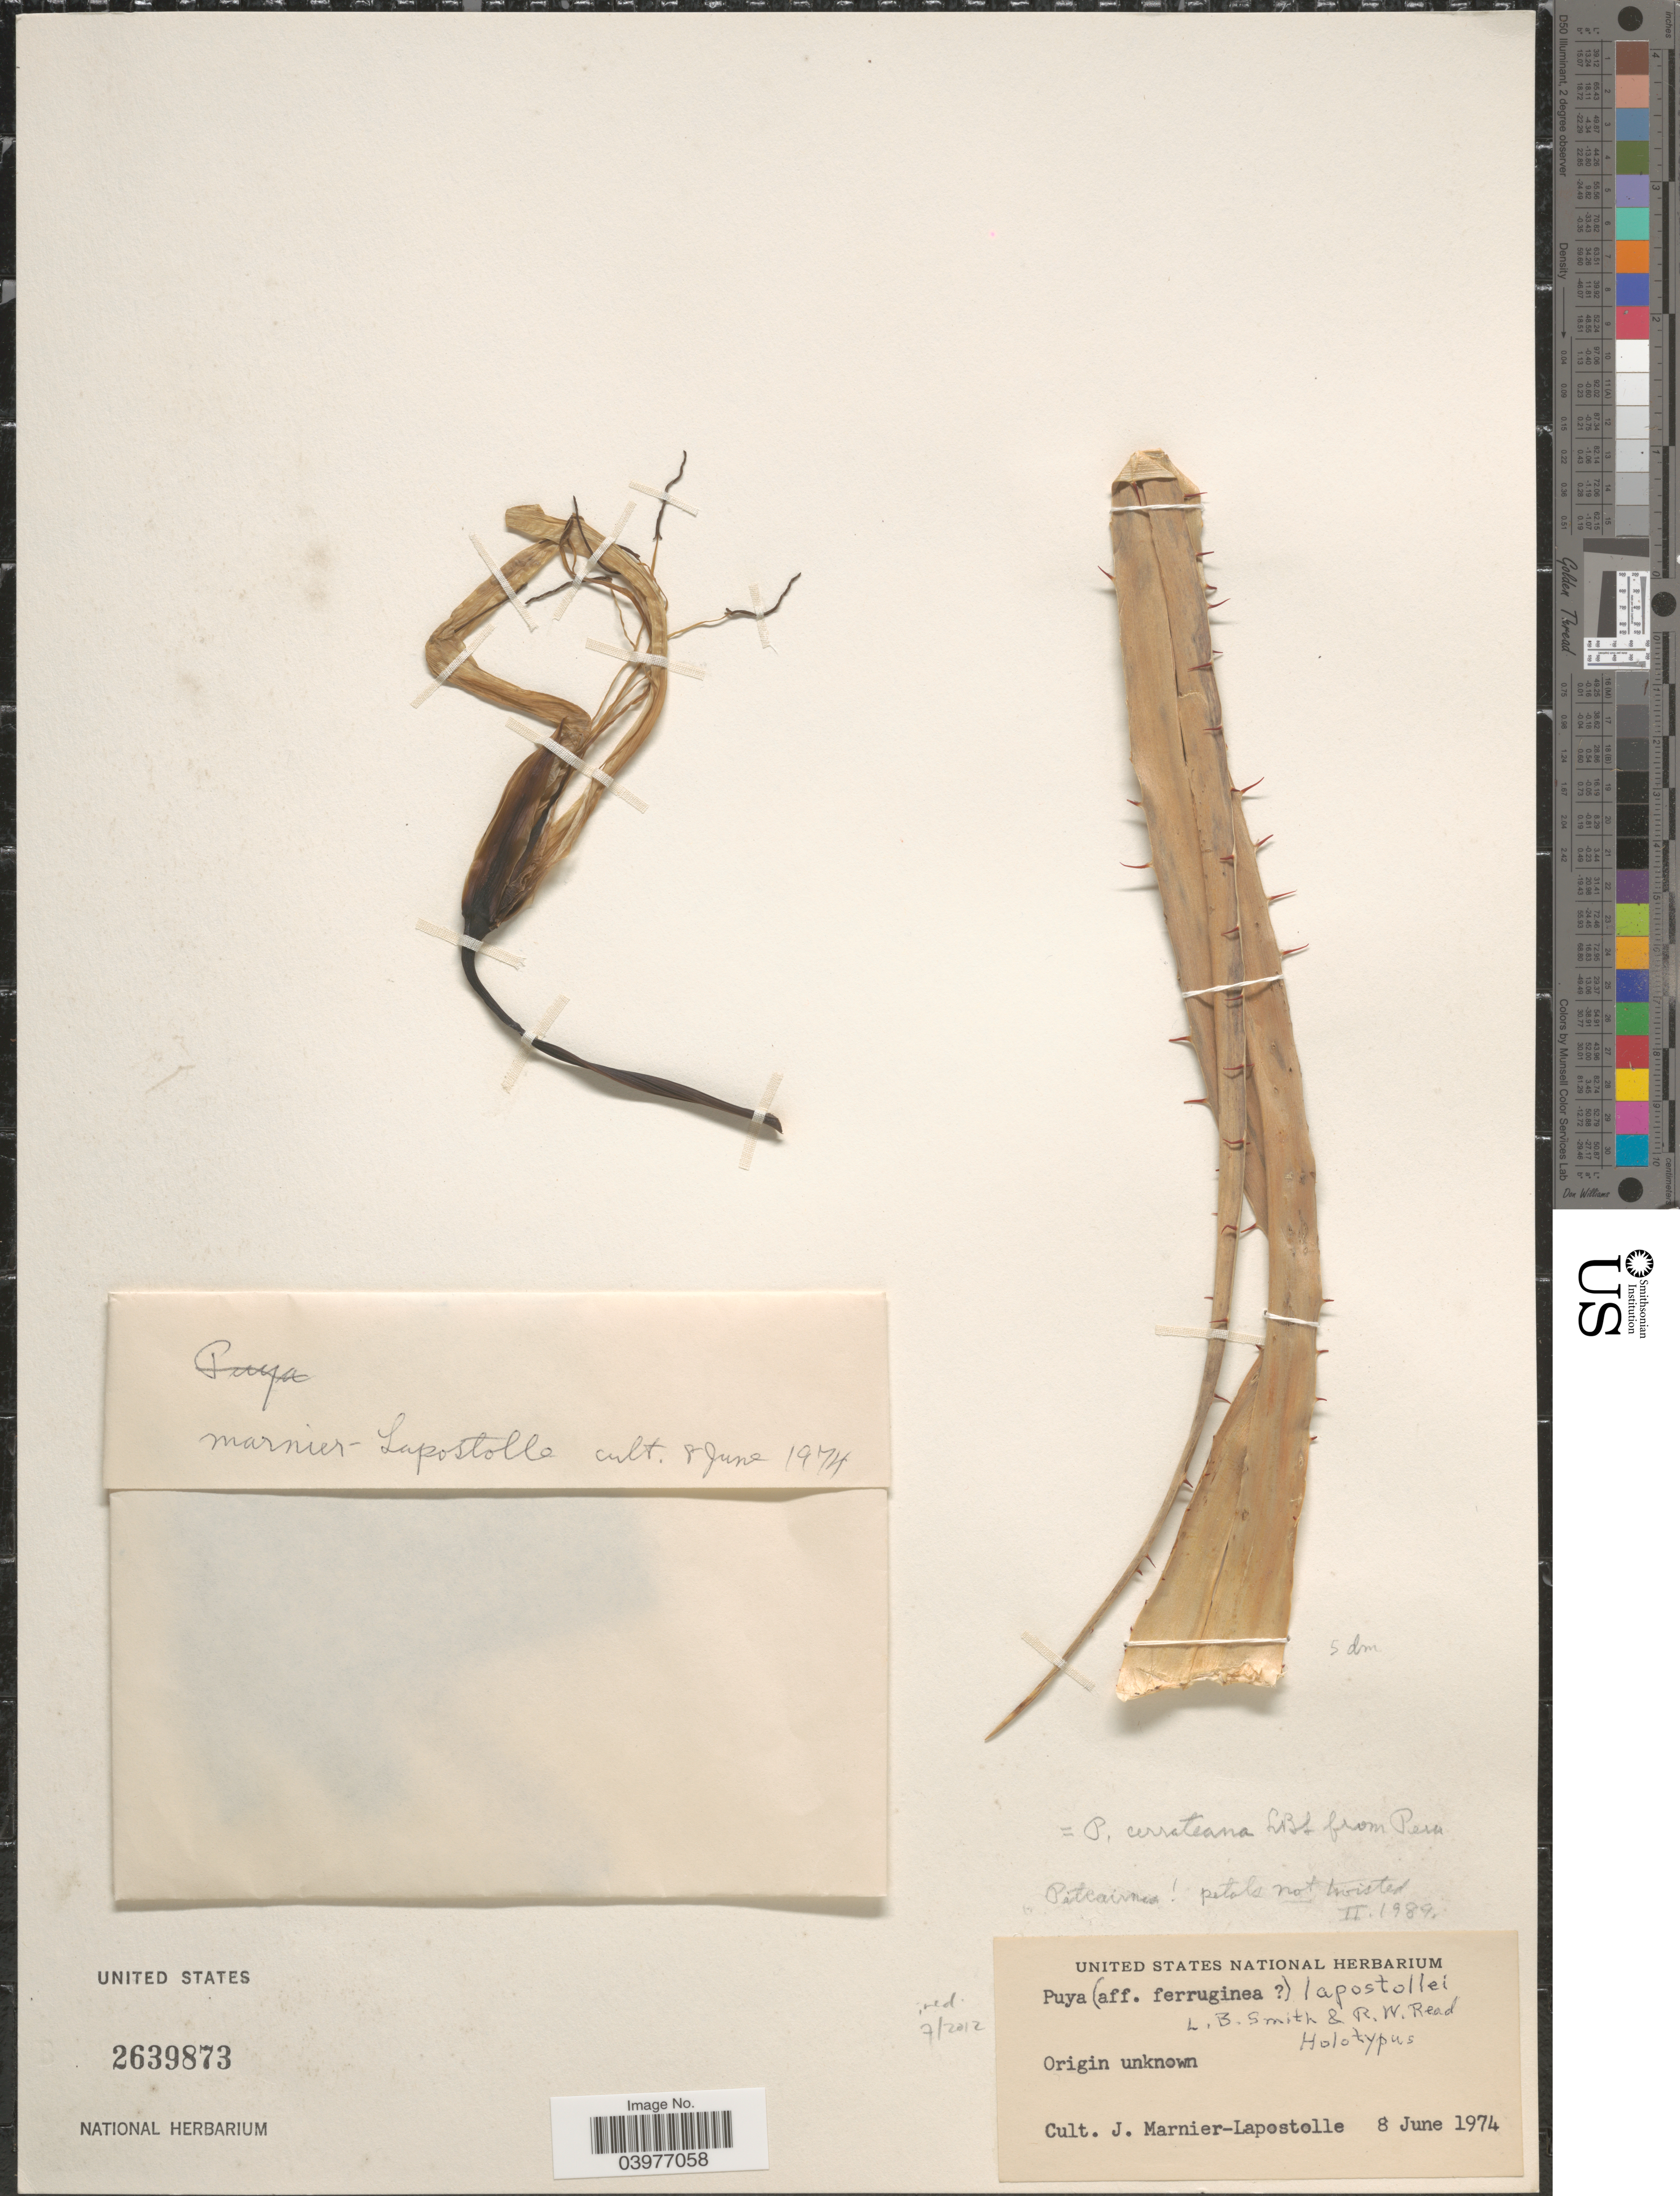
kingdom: Plantae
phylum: Tracheophyta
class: Liliopsida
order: Poales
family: Bromeliaceae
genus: Puya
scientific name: Puya cerrateana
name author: L.B. Sm.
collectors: J. Marnier-Lapostolle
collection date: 1974-06-08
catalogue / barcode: US 2639873